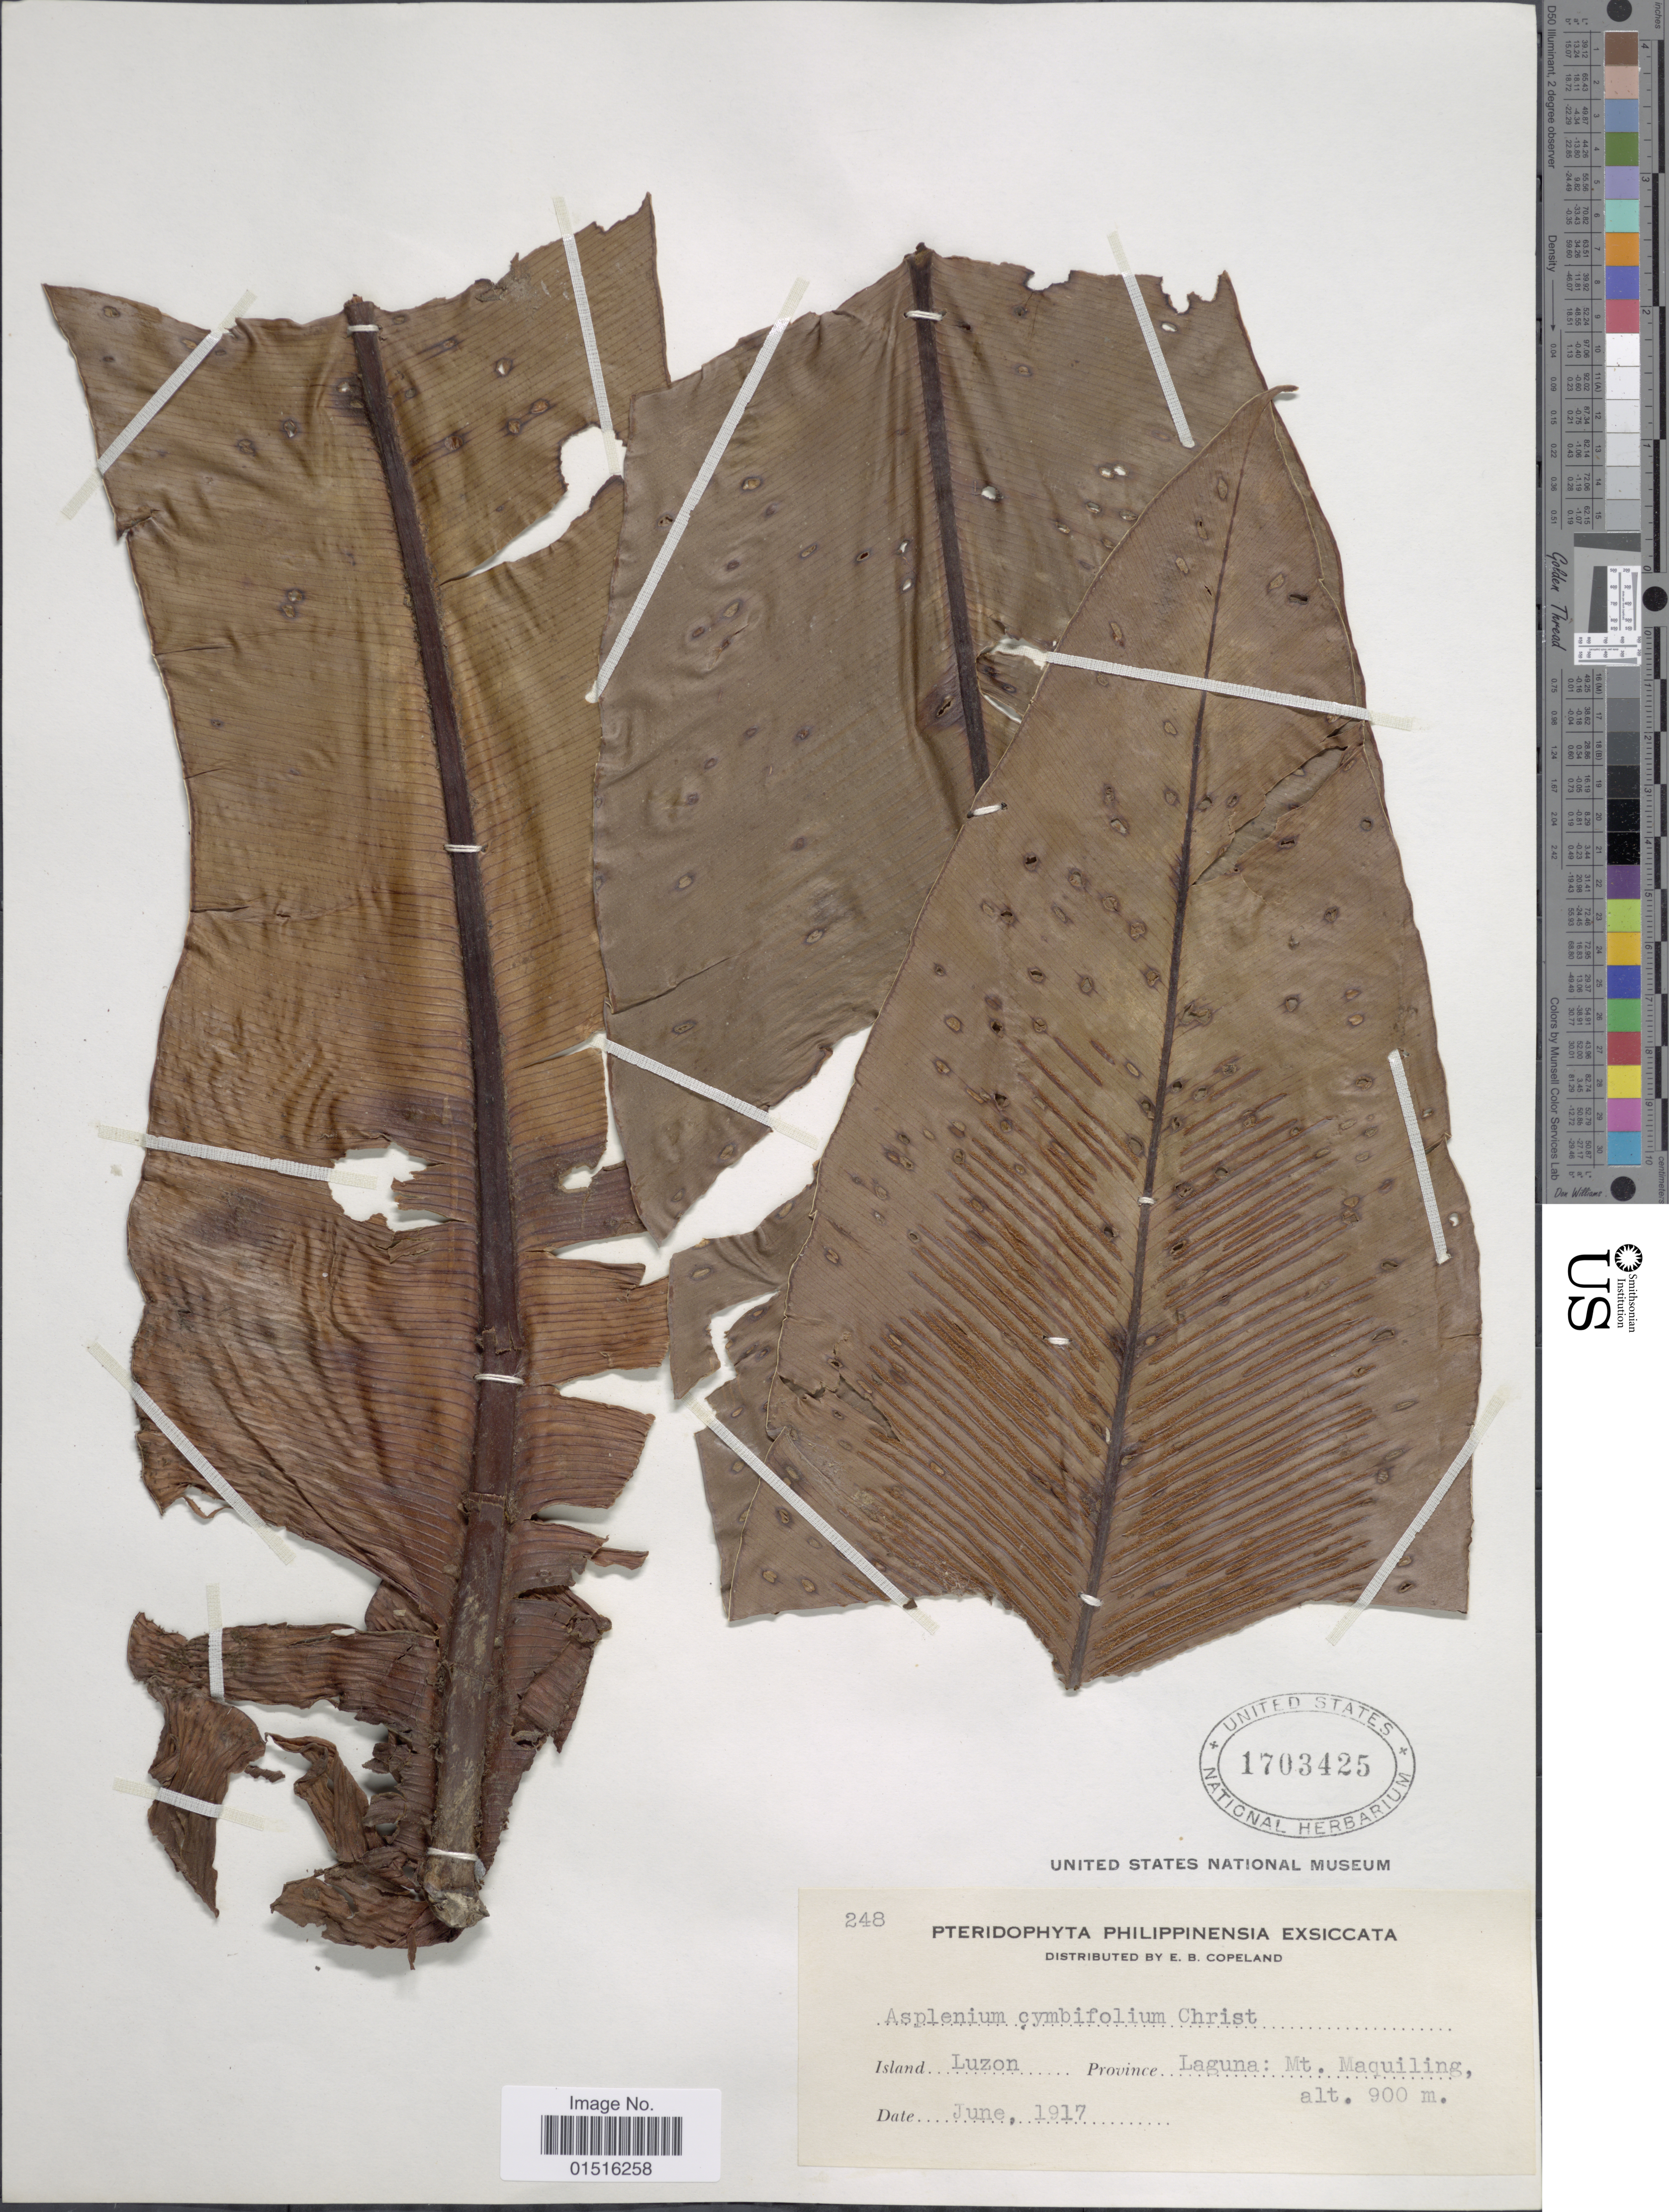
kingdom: Plantae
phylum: Tracheophyta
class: Polypodiopsida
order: Polypodiales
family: Aspleniaceae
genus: Asplenium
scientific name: Asplenium cymbifolium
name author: Christ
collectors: E. B. Copeland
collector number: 248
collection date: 1917-06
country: Philippines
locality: Province Laguna: Mt. Maquiling. Island Luzon.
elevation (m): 900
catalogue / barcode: US 1703425